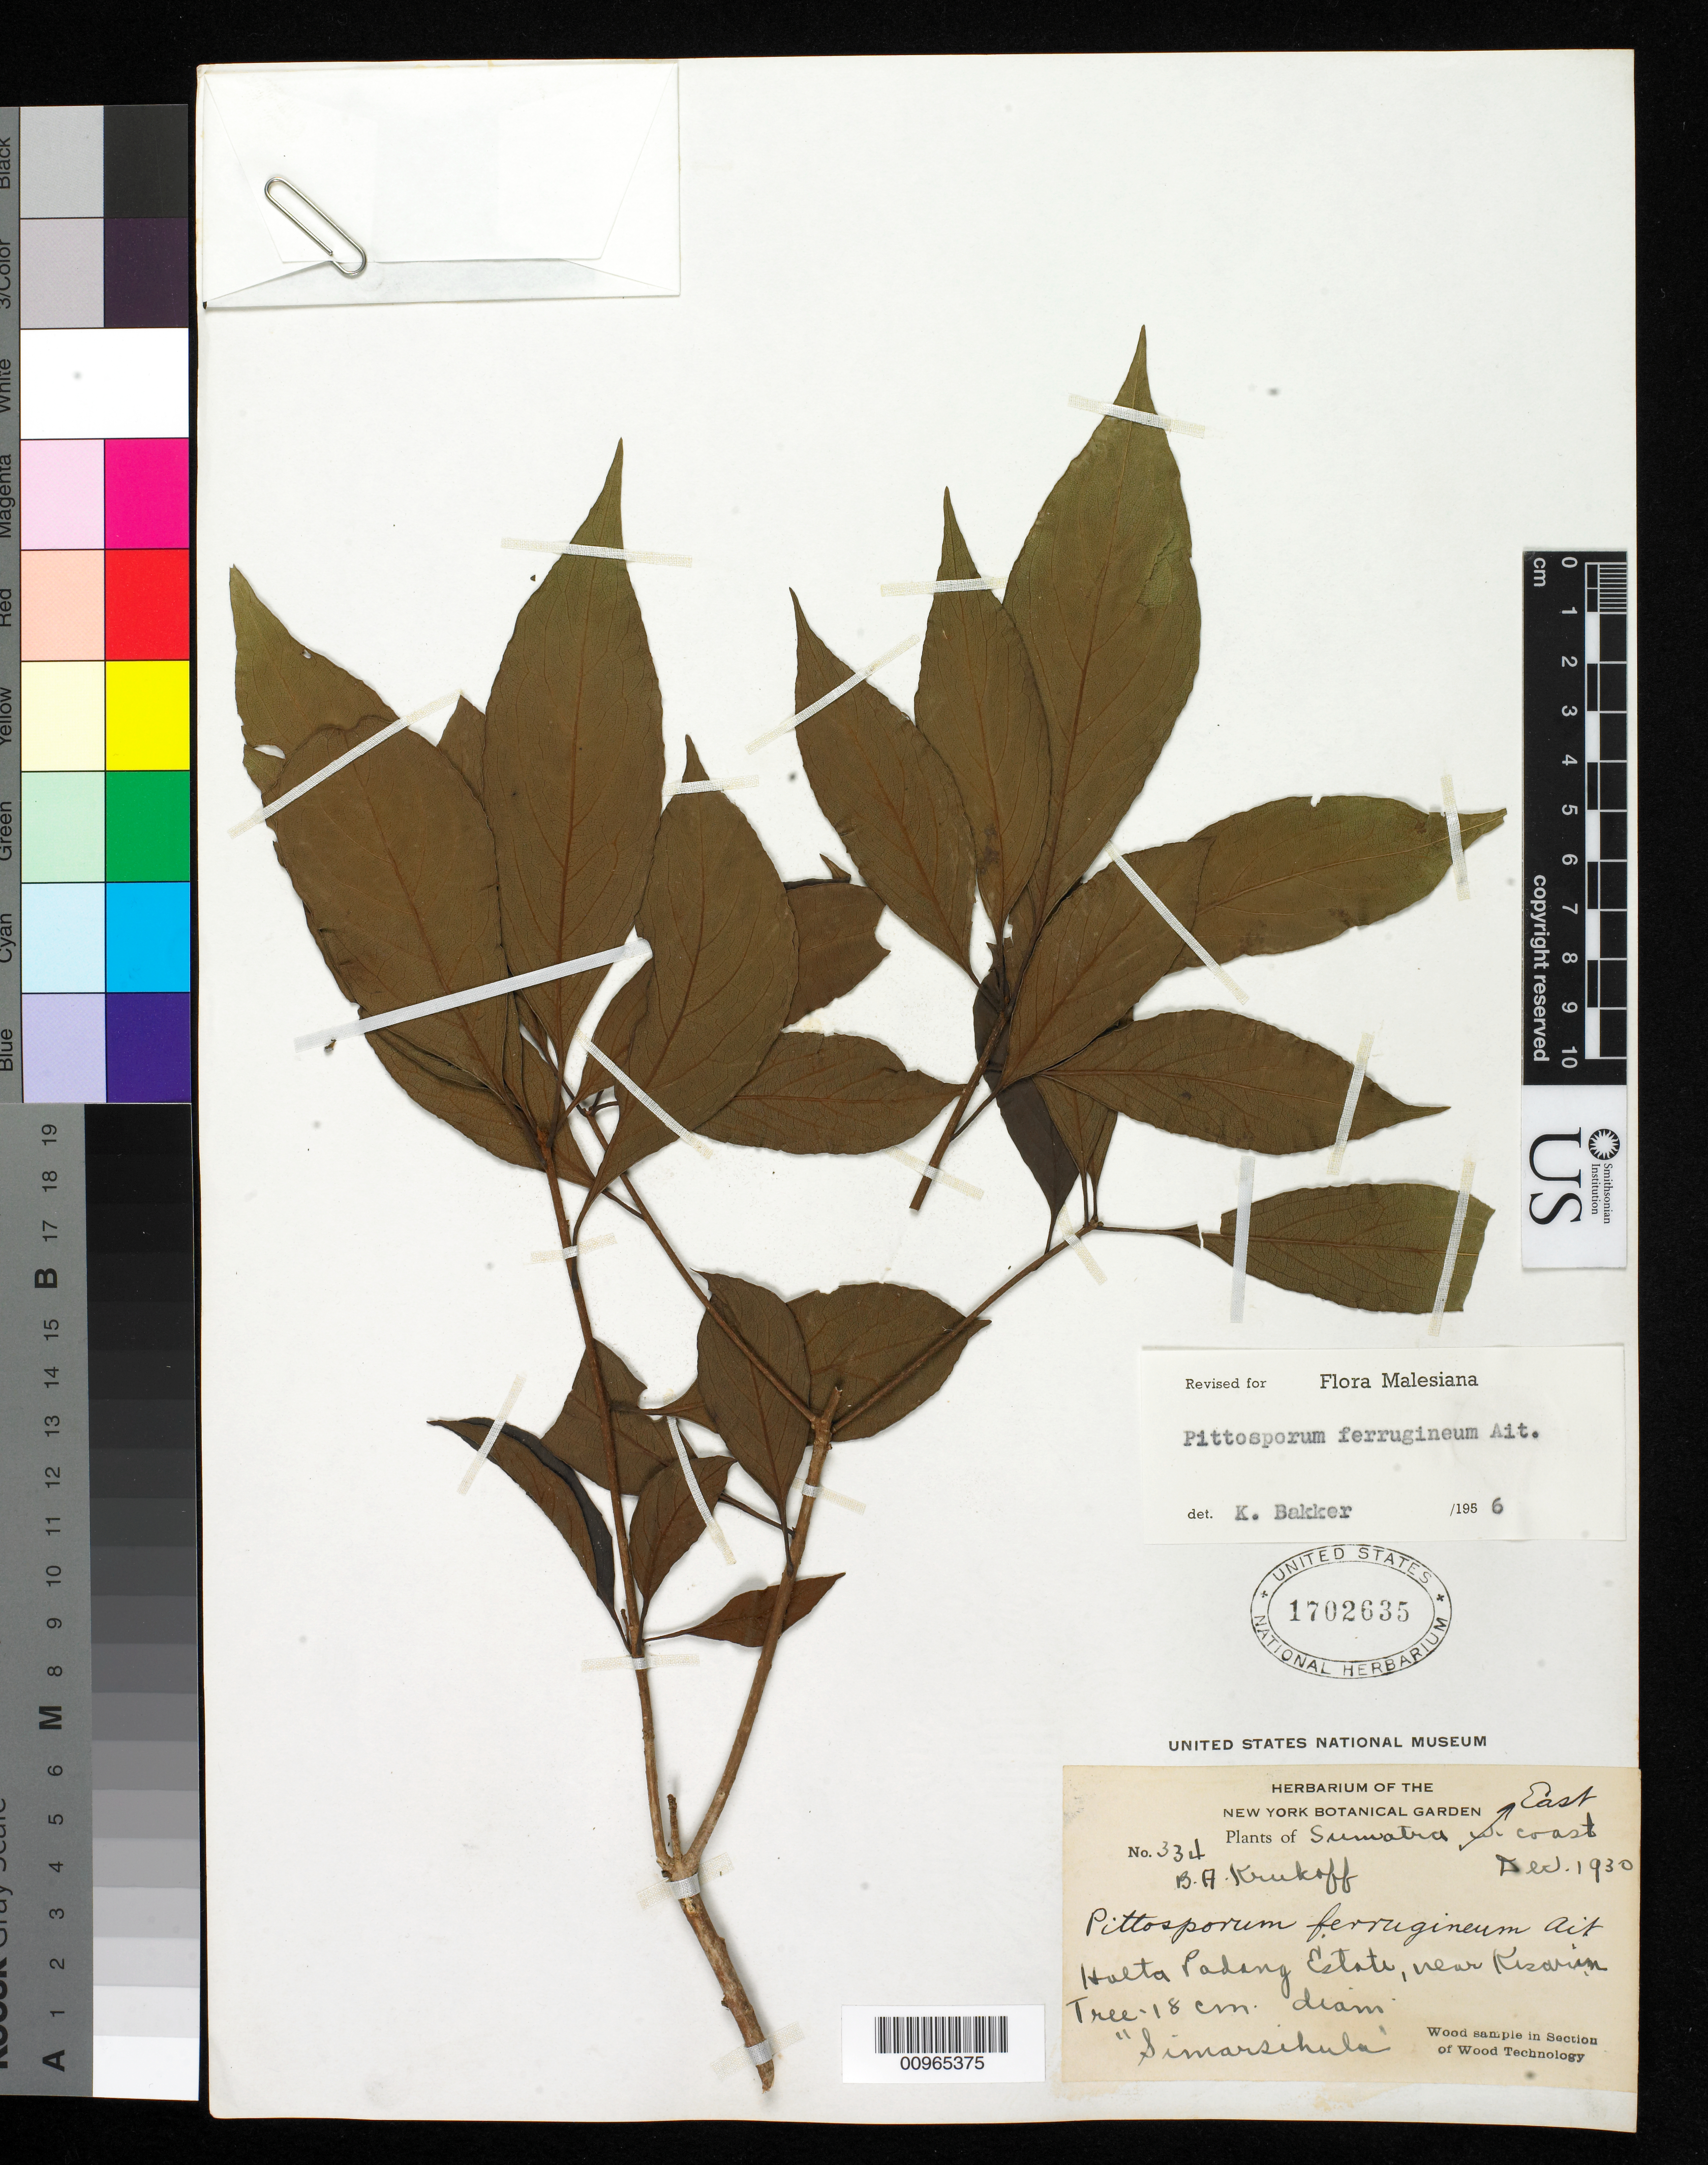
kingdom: Plantae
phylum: Tracheophyta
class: Magnoliopsida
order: Apiales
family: Pittosporaceae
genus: Pittosporum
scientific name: Pittosporum ferrugineum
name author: W.T. Aiton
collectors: B. A. Krukoff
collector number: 334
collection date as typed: Dec 1930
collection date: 1930-12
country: Indonesia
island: Sumatra I.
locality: (East Coast) Hoeta Padang Estate, near Kisarin (sp?)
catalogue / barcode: US 1702635